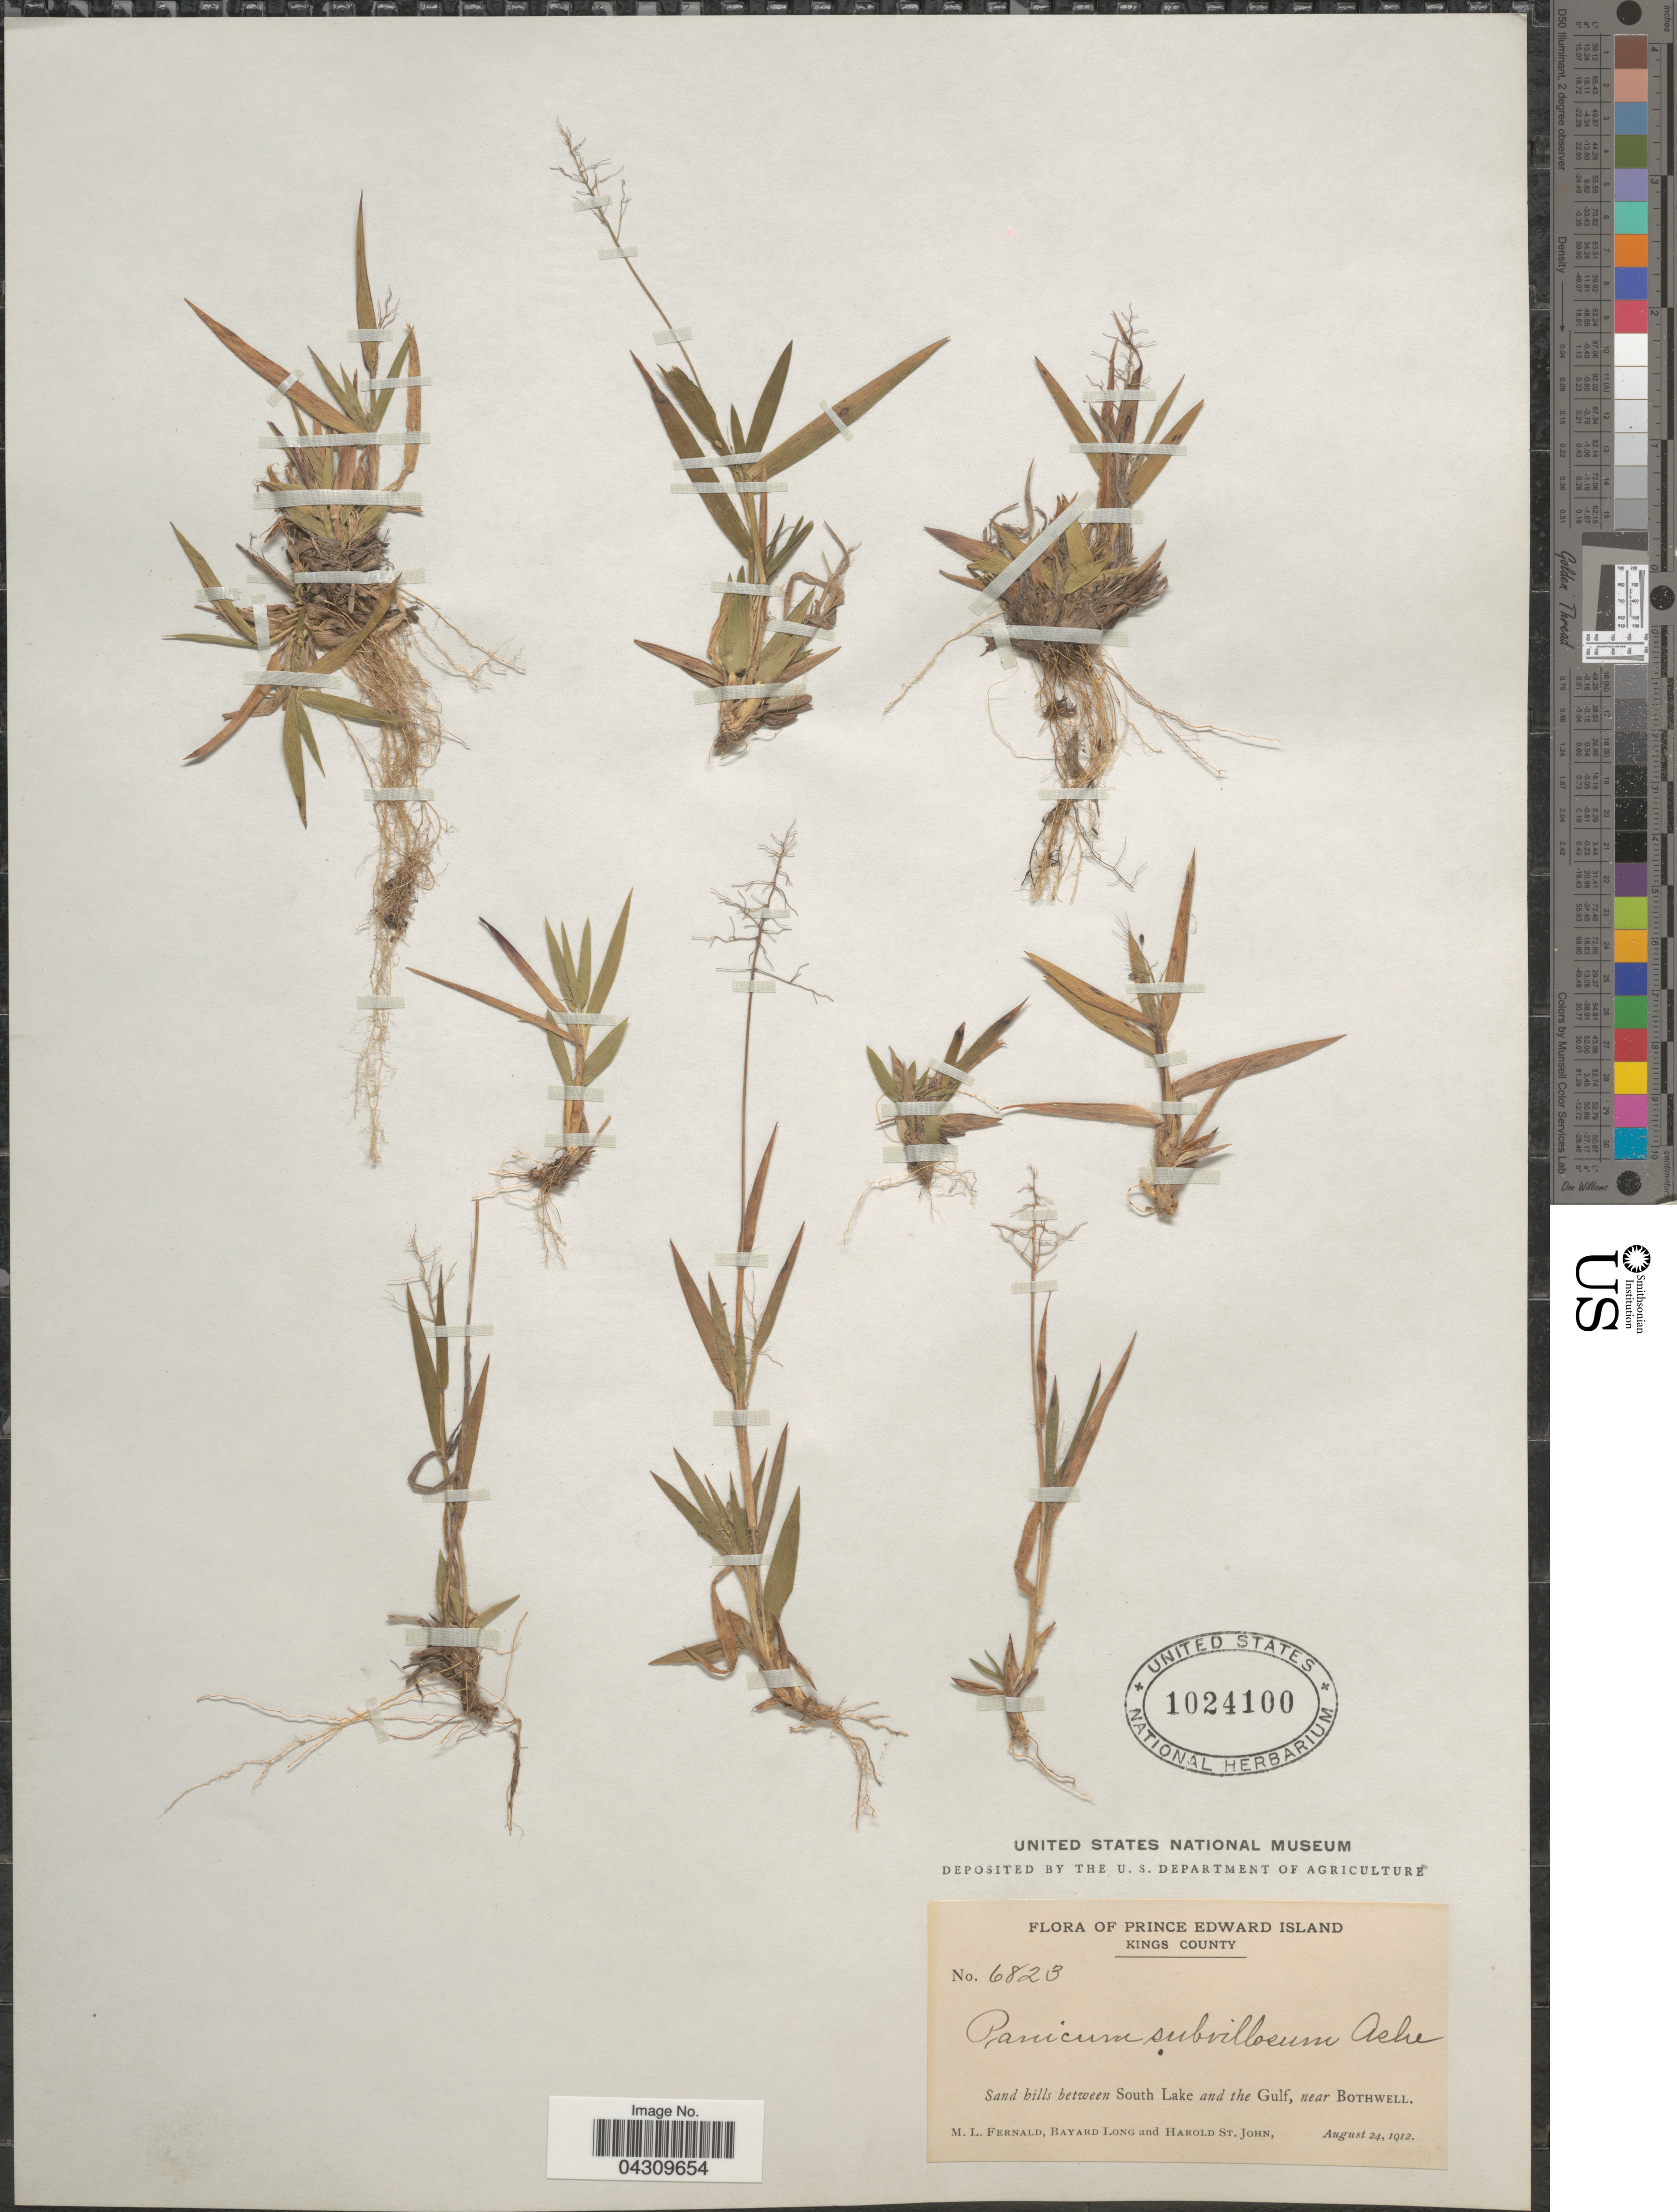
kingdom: Plantae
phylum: Tracheophyta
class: Liliopsida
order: Poales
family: Poaceae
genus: Dichanthelium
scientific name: Dichanthelium acuminatum var. acuminatum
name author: (Sw.) Gould & C.A. Clark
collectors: M. L. Fernald, B. Long & H. St. John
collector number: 6823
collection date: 1912-08-24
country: Canada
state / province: Prince Edward Island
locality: Kings County. Sand bills between South Lake and the Gulf, near Bothwell.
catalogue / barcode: US 1024100